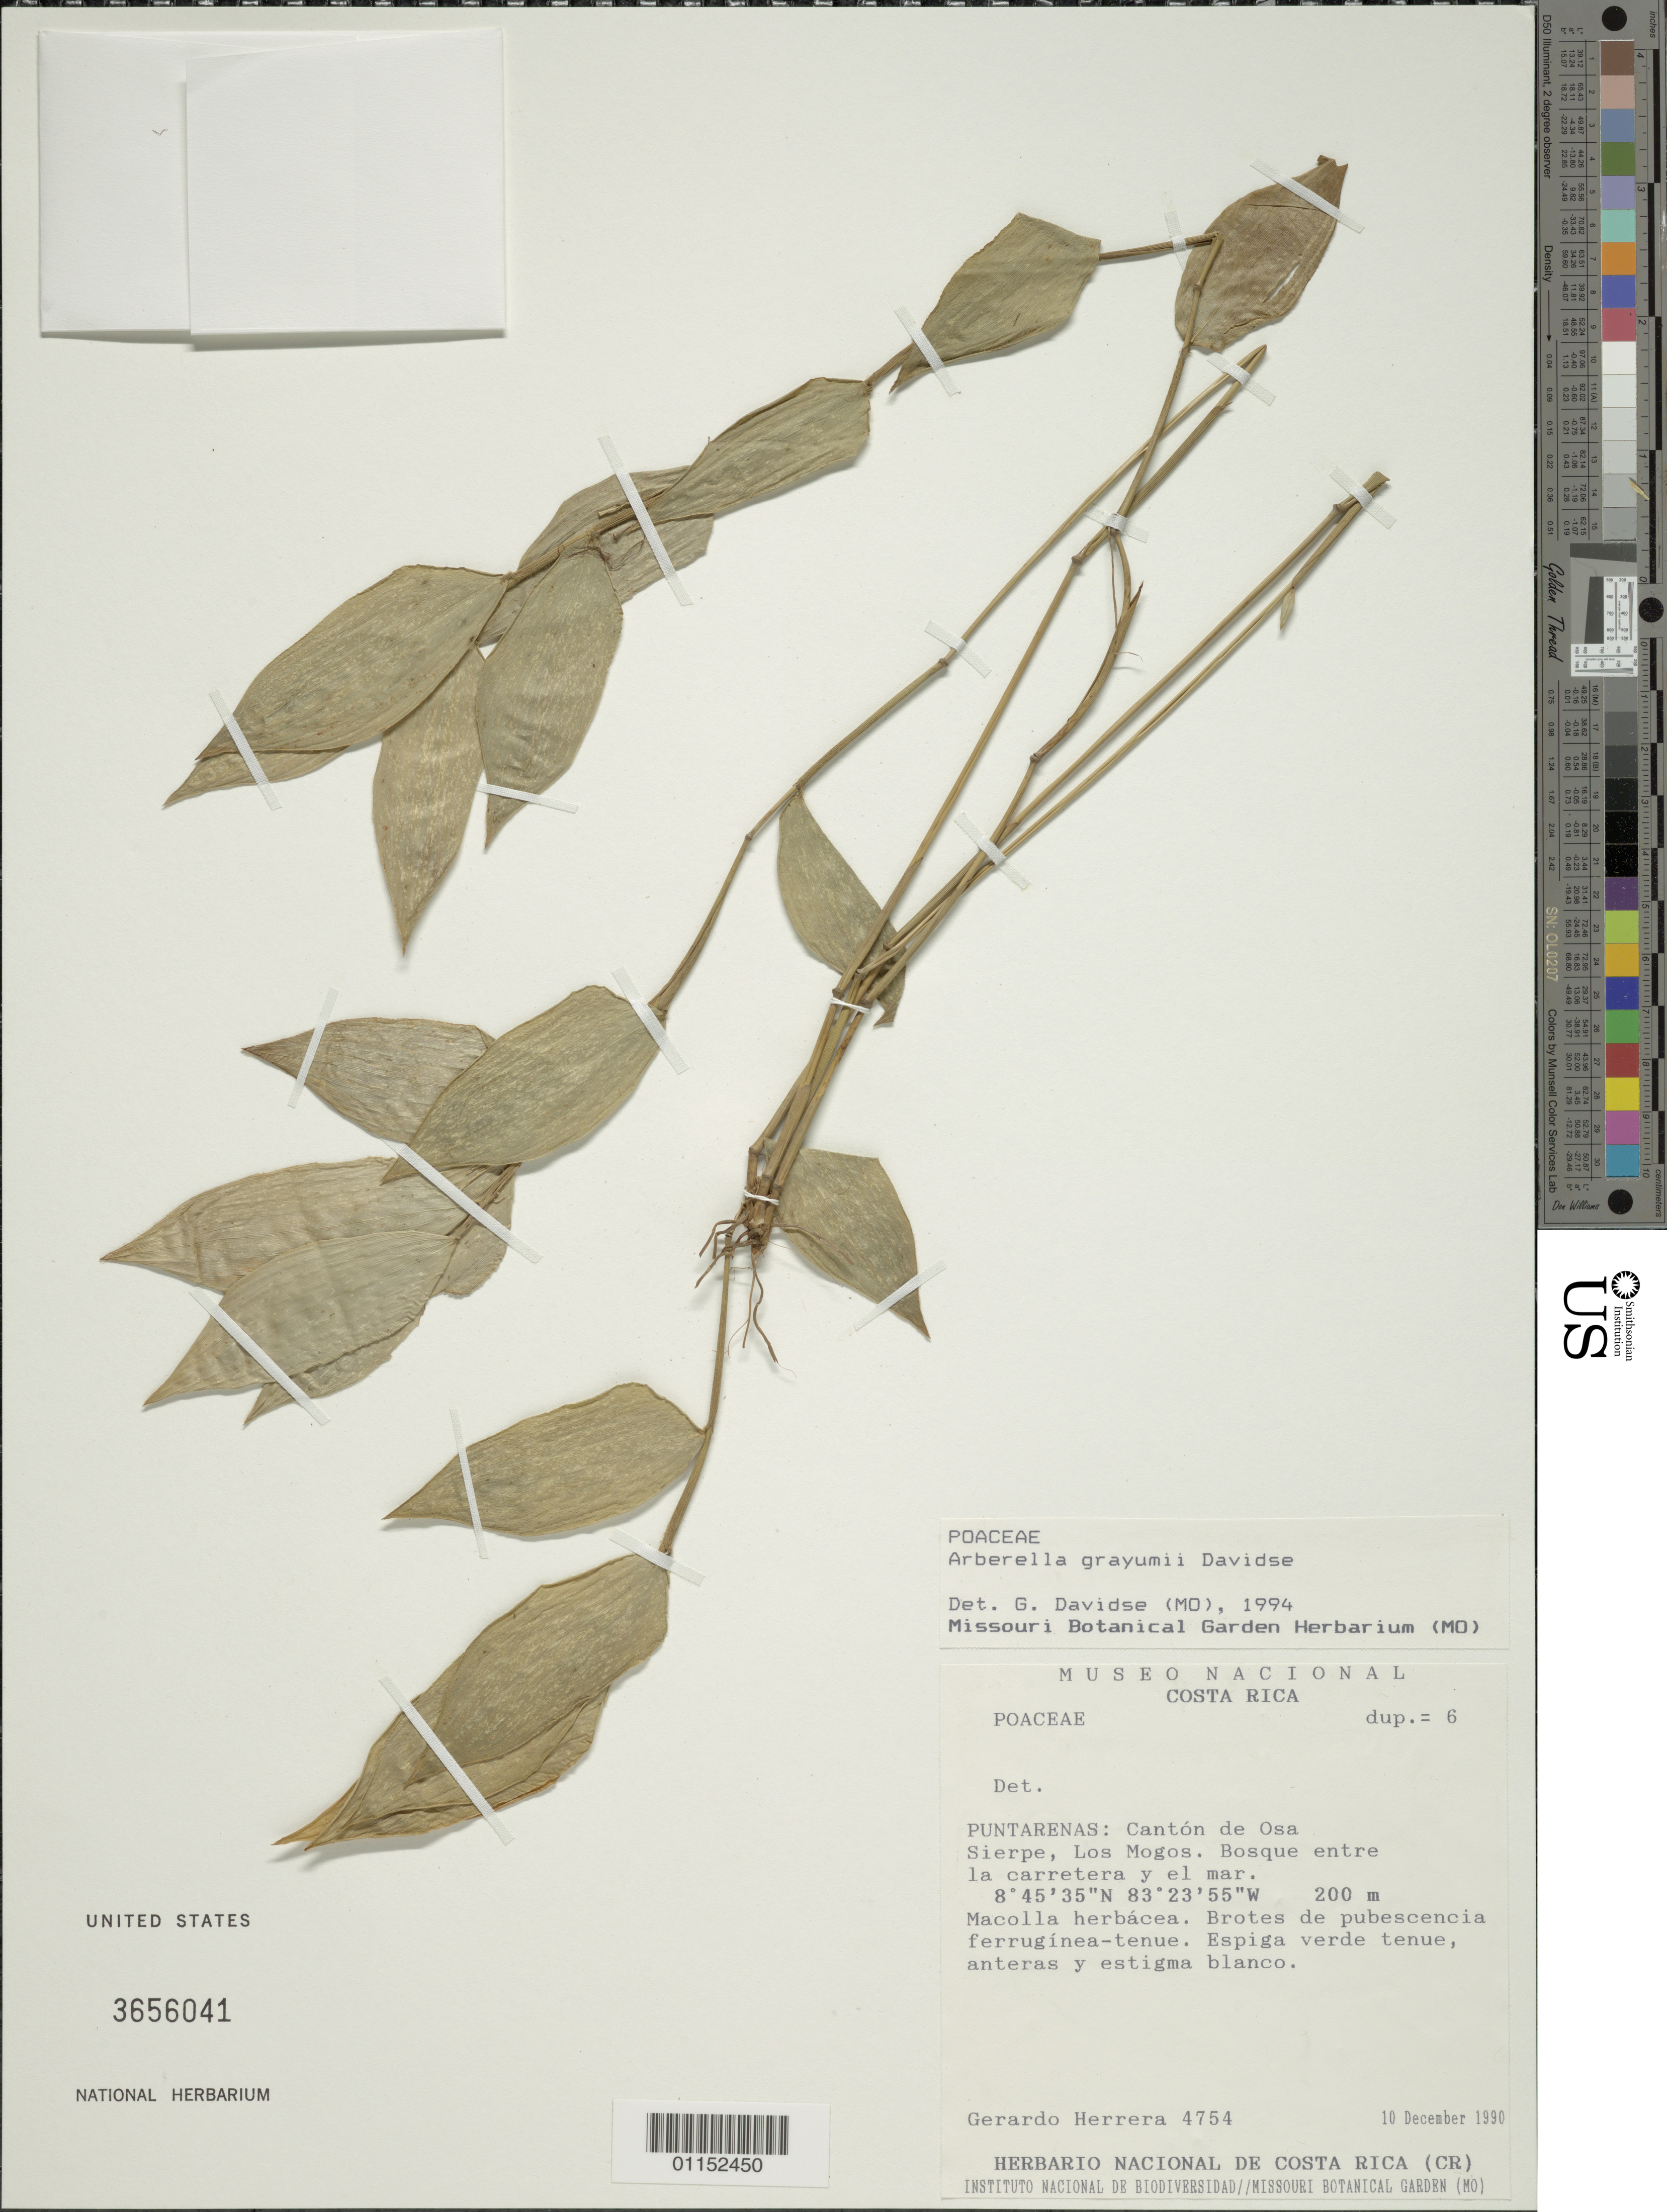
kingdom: Plantae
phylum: Tracheophyta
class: Liliopsida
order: Poales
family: Poaceae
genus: Arberella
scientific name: Arberella grayumii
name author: Davidse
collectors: G. Herrera Ch.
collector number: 4754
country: Costa Rica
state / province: Puntarenas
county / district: Canton de Osa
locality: Sierpe, Los Mogos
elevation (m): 200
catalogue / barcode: US 3656041